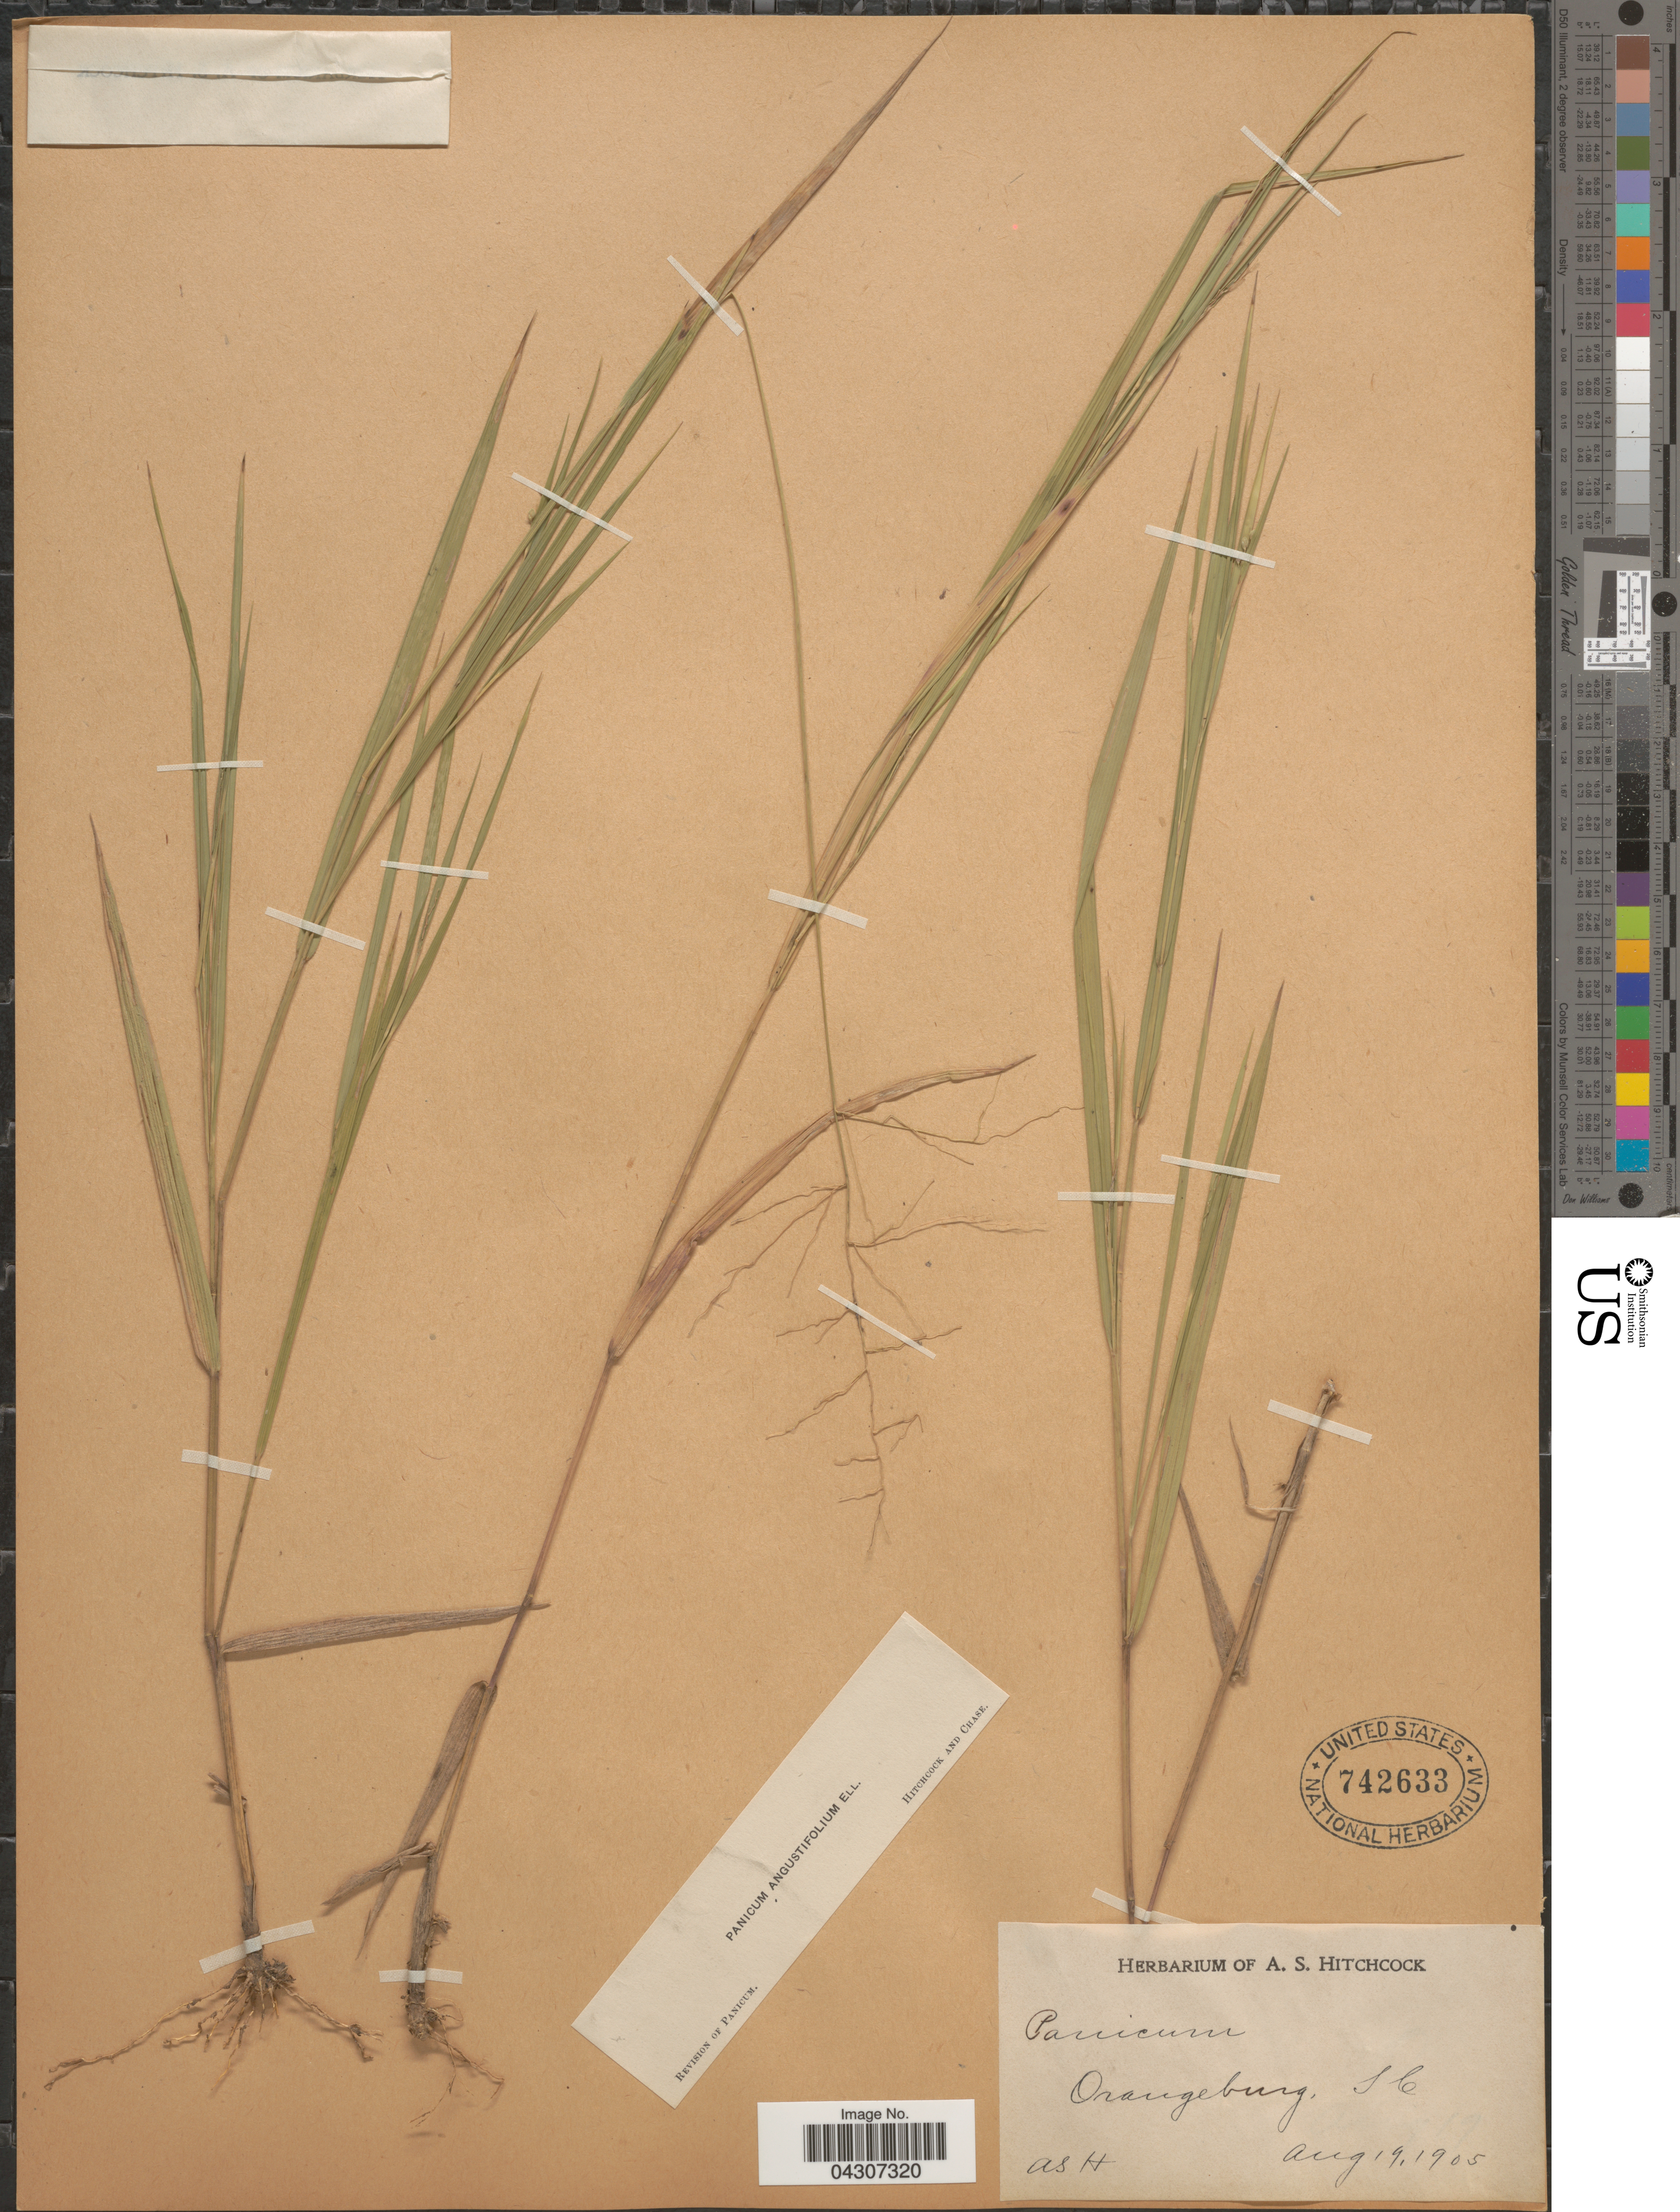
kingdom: Plantae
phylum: Tracheophyta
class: Liliopsida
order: Poales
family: Poaceae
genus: Dichanthelium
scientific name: Dichanthelium aciculare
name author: (Desv. ex Poir.) Gould & C.A. Clark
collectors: A. S. Hitchcock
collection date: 1905-08-19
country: United States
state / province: South Carolina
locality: Orangeburg.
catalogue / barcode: US 742633